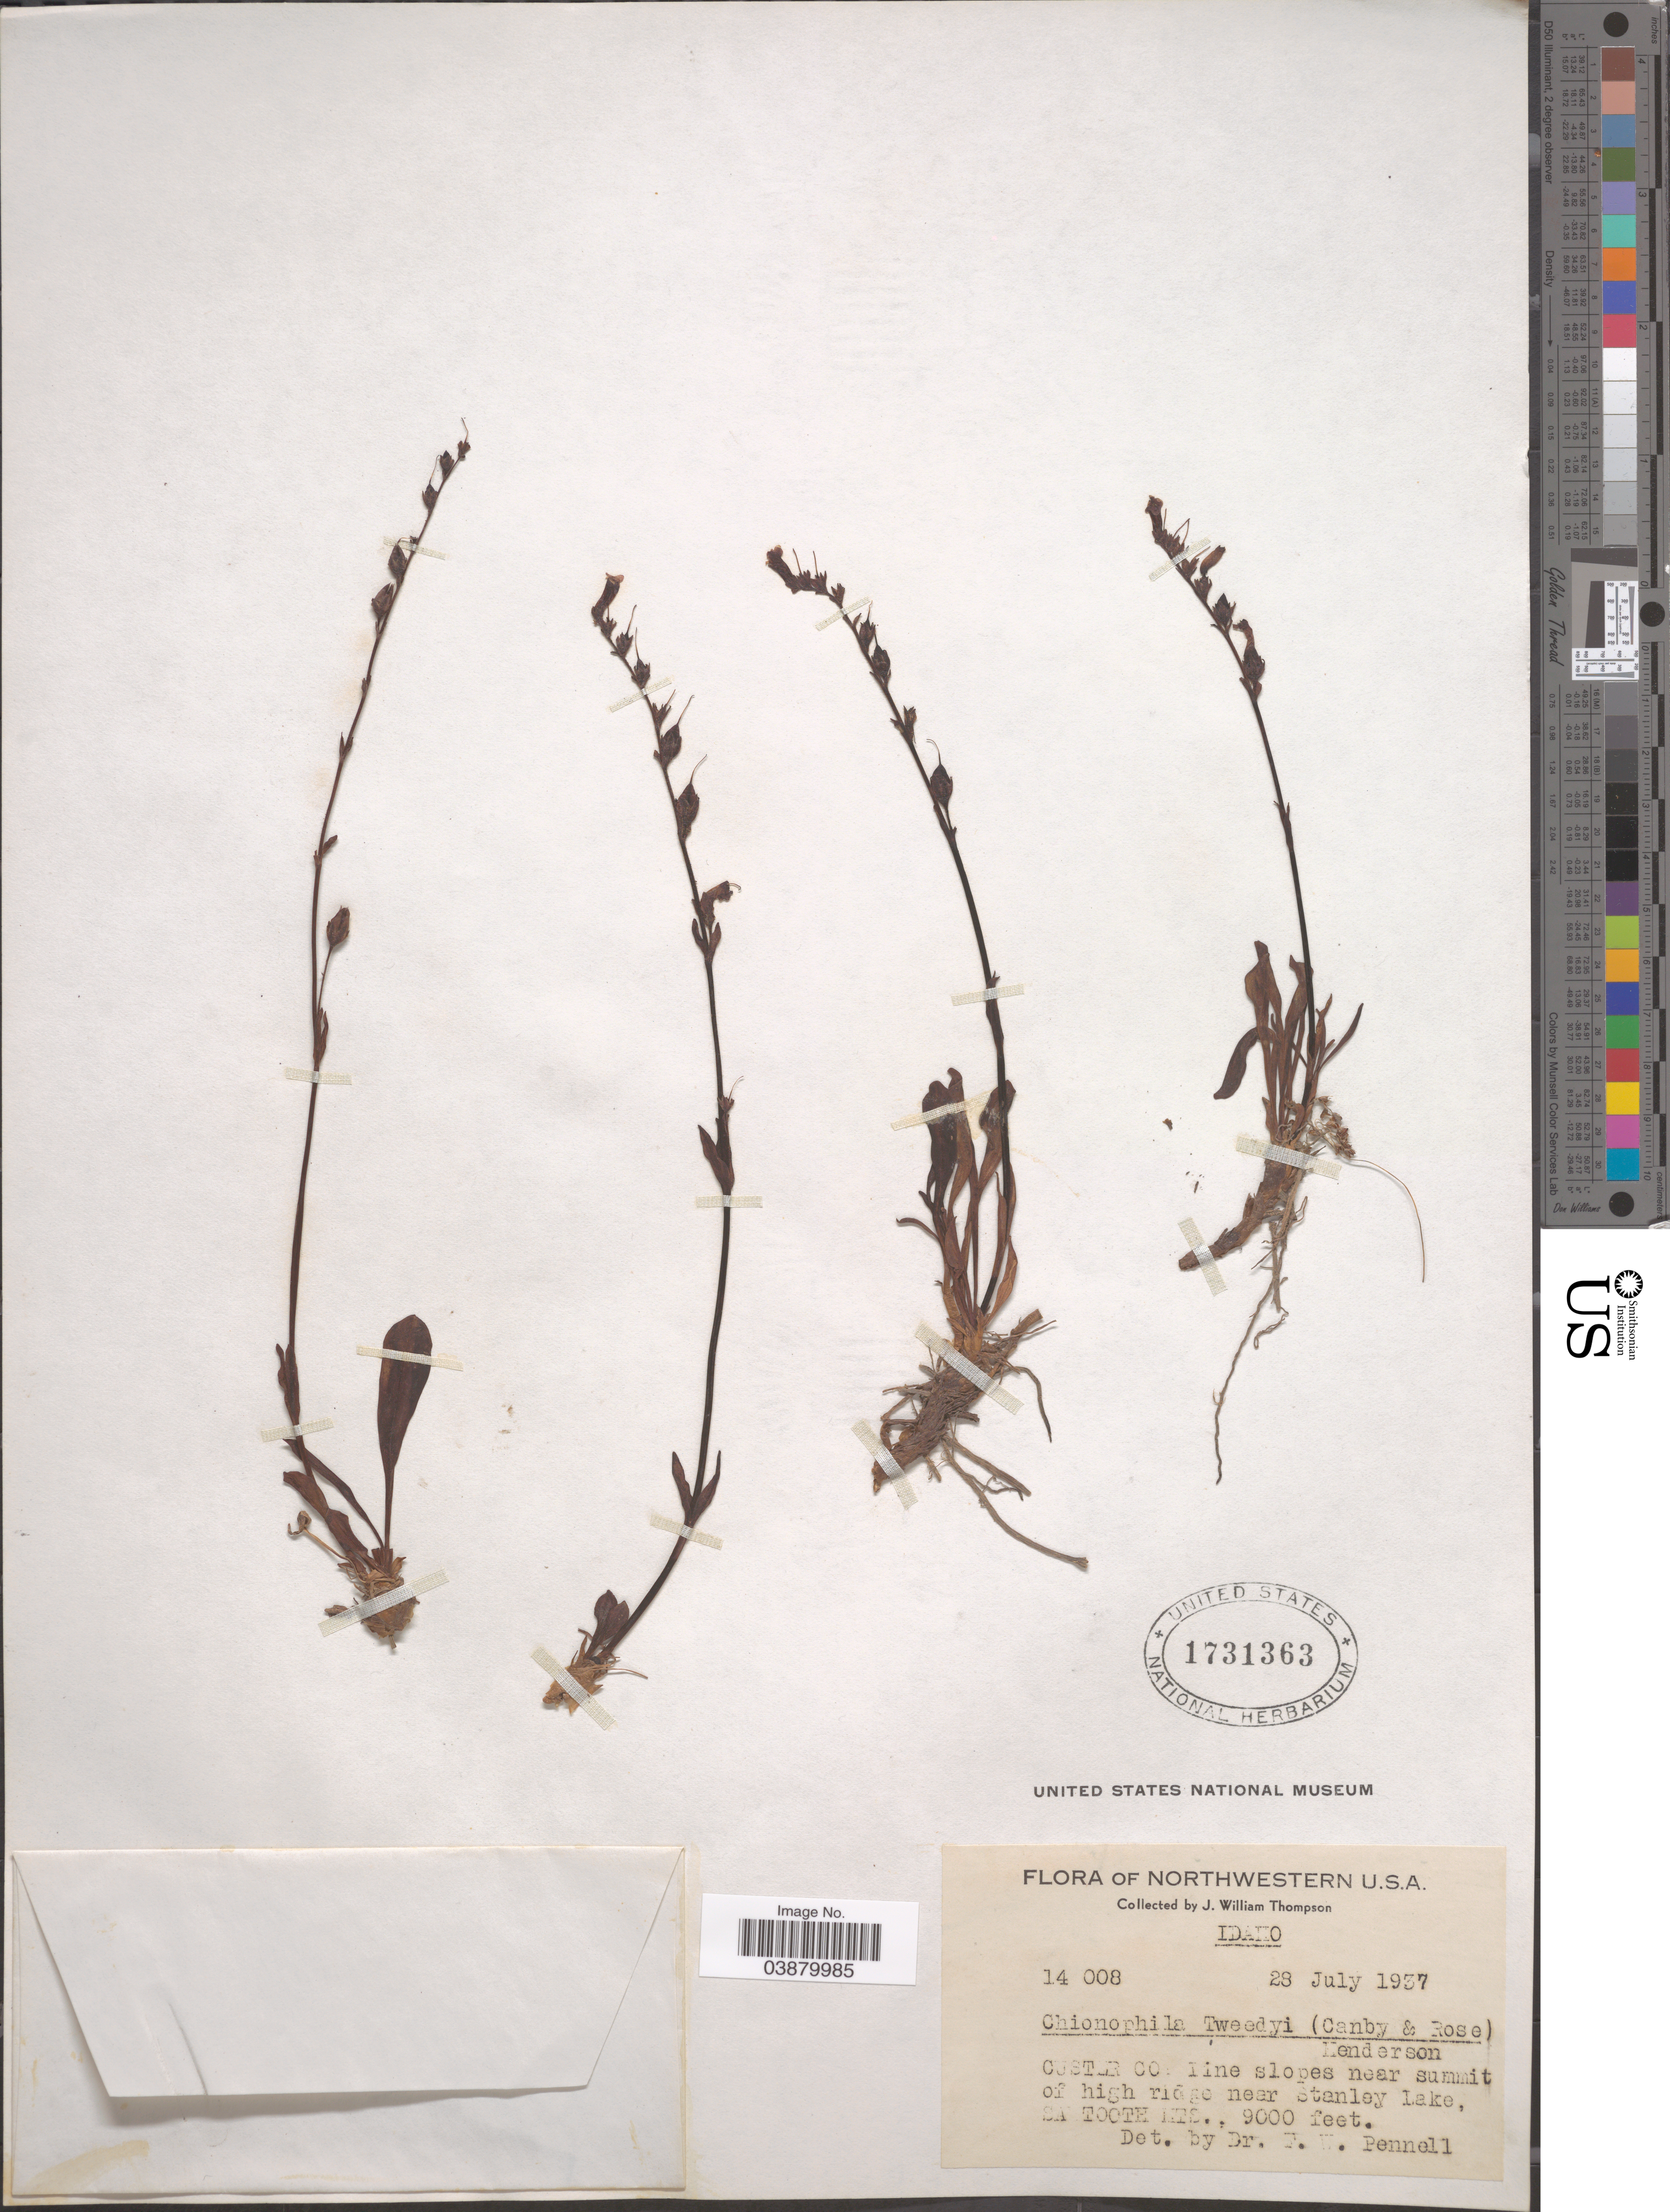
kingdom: Plantae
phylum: Tracheophyta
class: Magnoliopsida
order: Lamiales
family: Plantaginaceae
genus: Chionophila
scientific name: Chionophila tweedyi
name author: (Canby & Rose) Hend.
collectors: J. W. Thompson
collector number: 14008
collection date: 1937-07-28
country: United States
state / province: Idaho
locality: Custer Co: Pine slopes near summit of high ridge near Stanley Lake, Sawtooth Mts.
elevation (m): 2743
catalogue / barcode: US 1731363